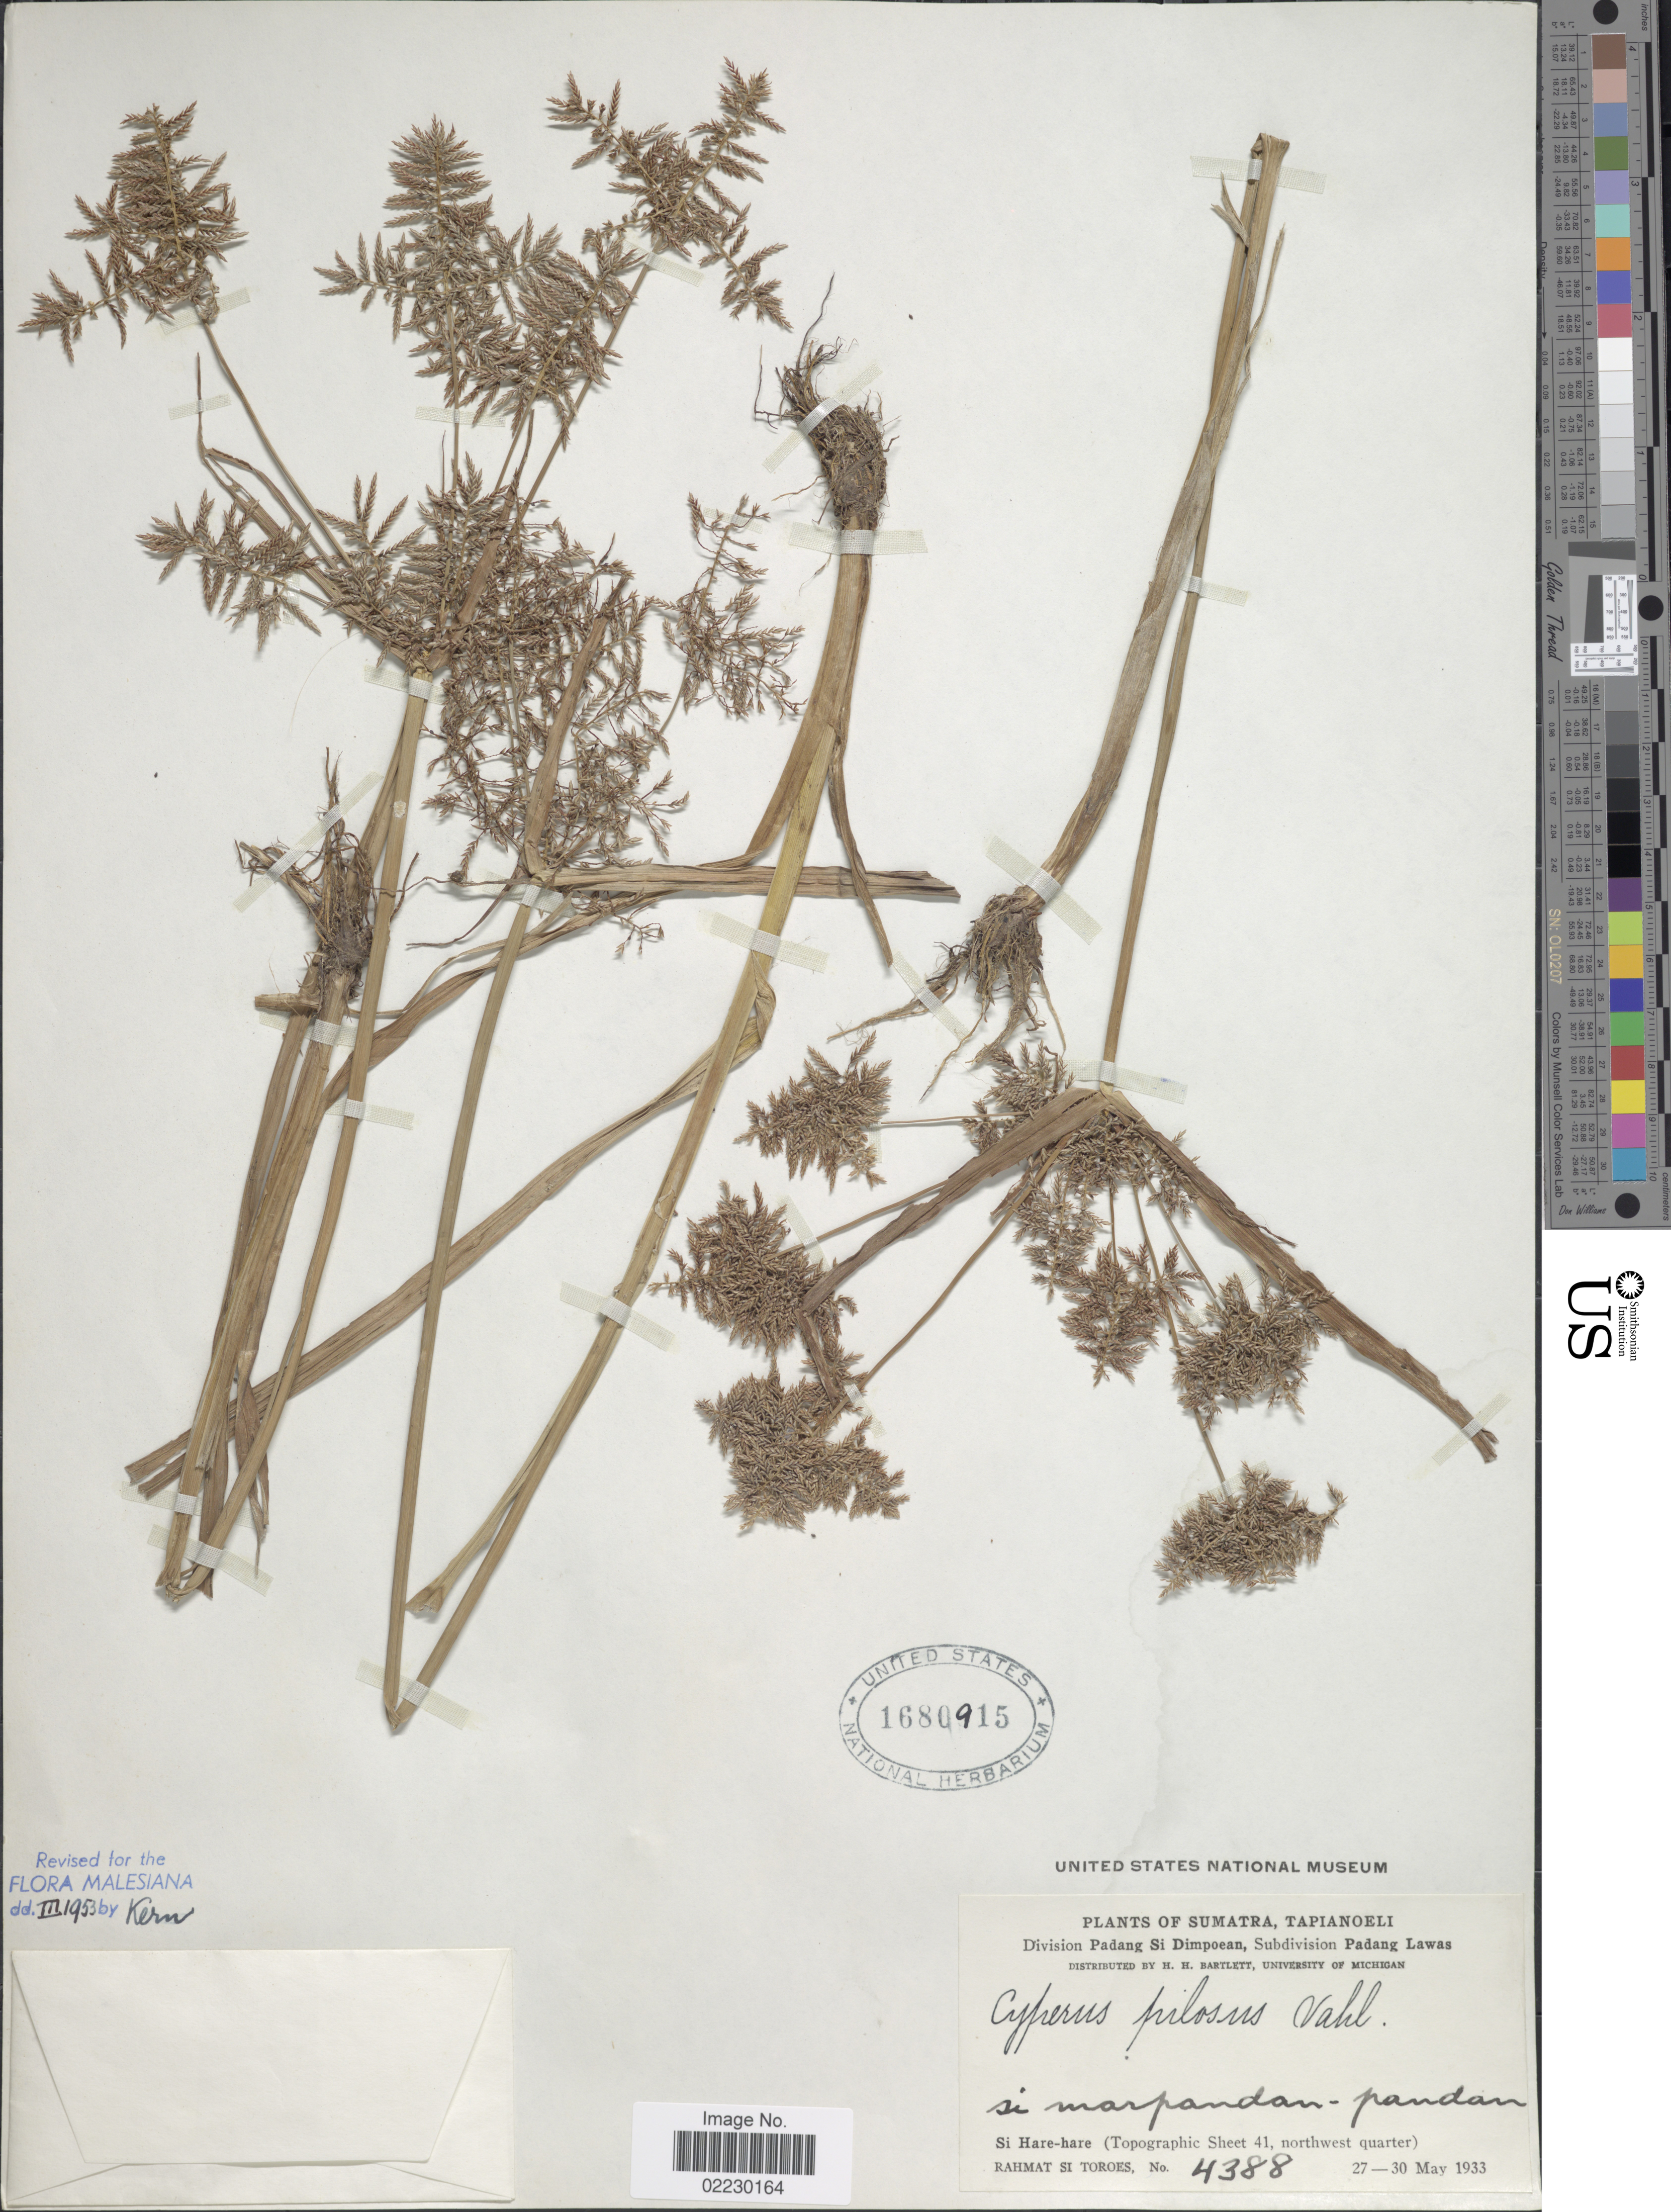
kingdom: Plantae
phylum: Tracheophyta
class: Liliopsida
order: Poales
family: Cyperaceae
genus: Cyperus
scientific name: Cyperus pilosus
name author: Vahl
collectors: Rahmat Si Boeea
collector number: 4388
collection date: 1930-05-27/1930-05-30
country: Indonesia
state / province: Sumatra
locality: Tapianoeli, Si Hare-hare (Topographic Sheet 41, northwest quarter)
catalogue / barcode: US 1680915